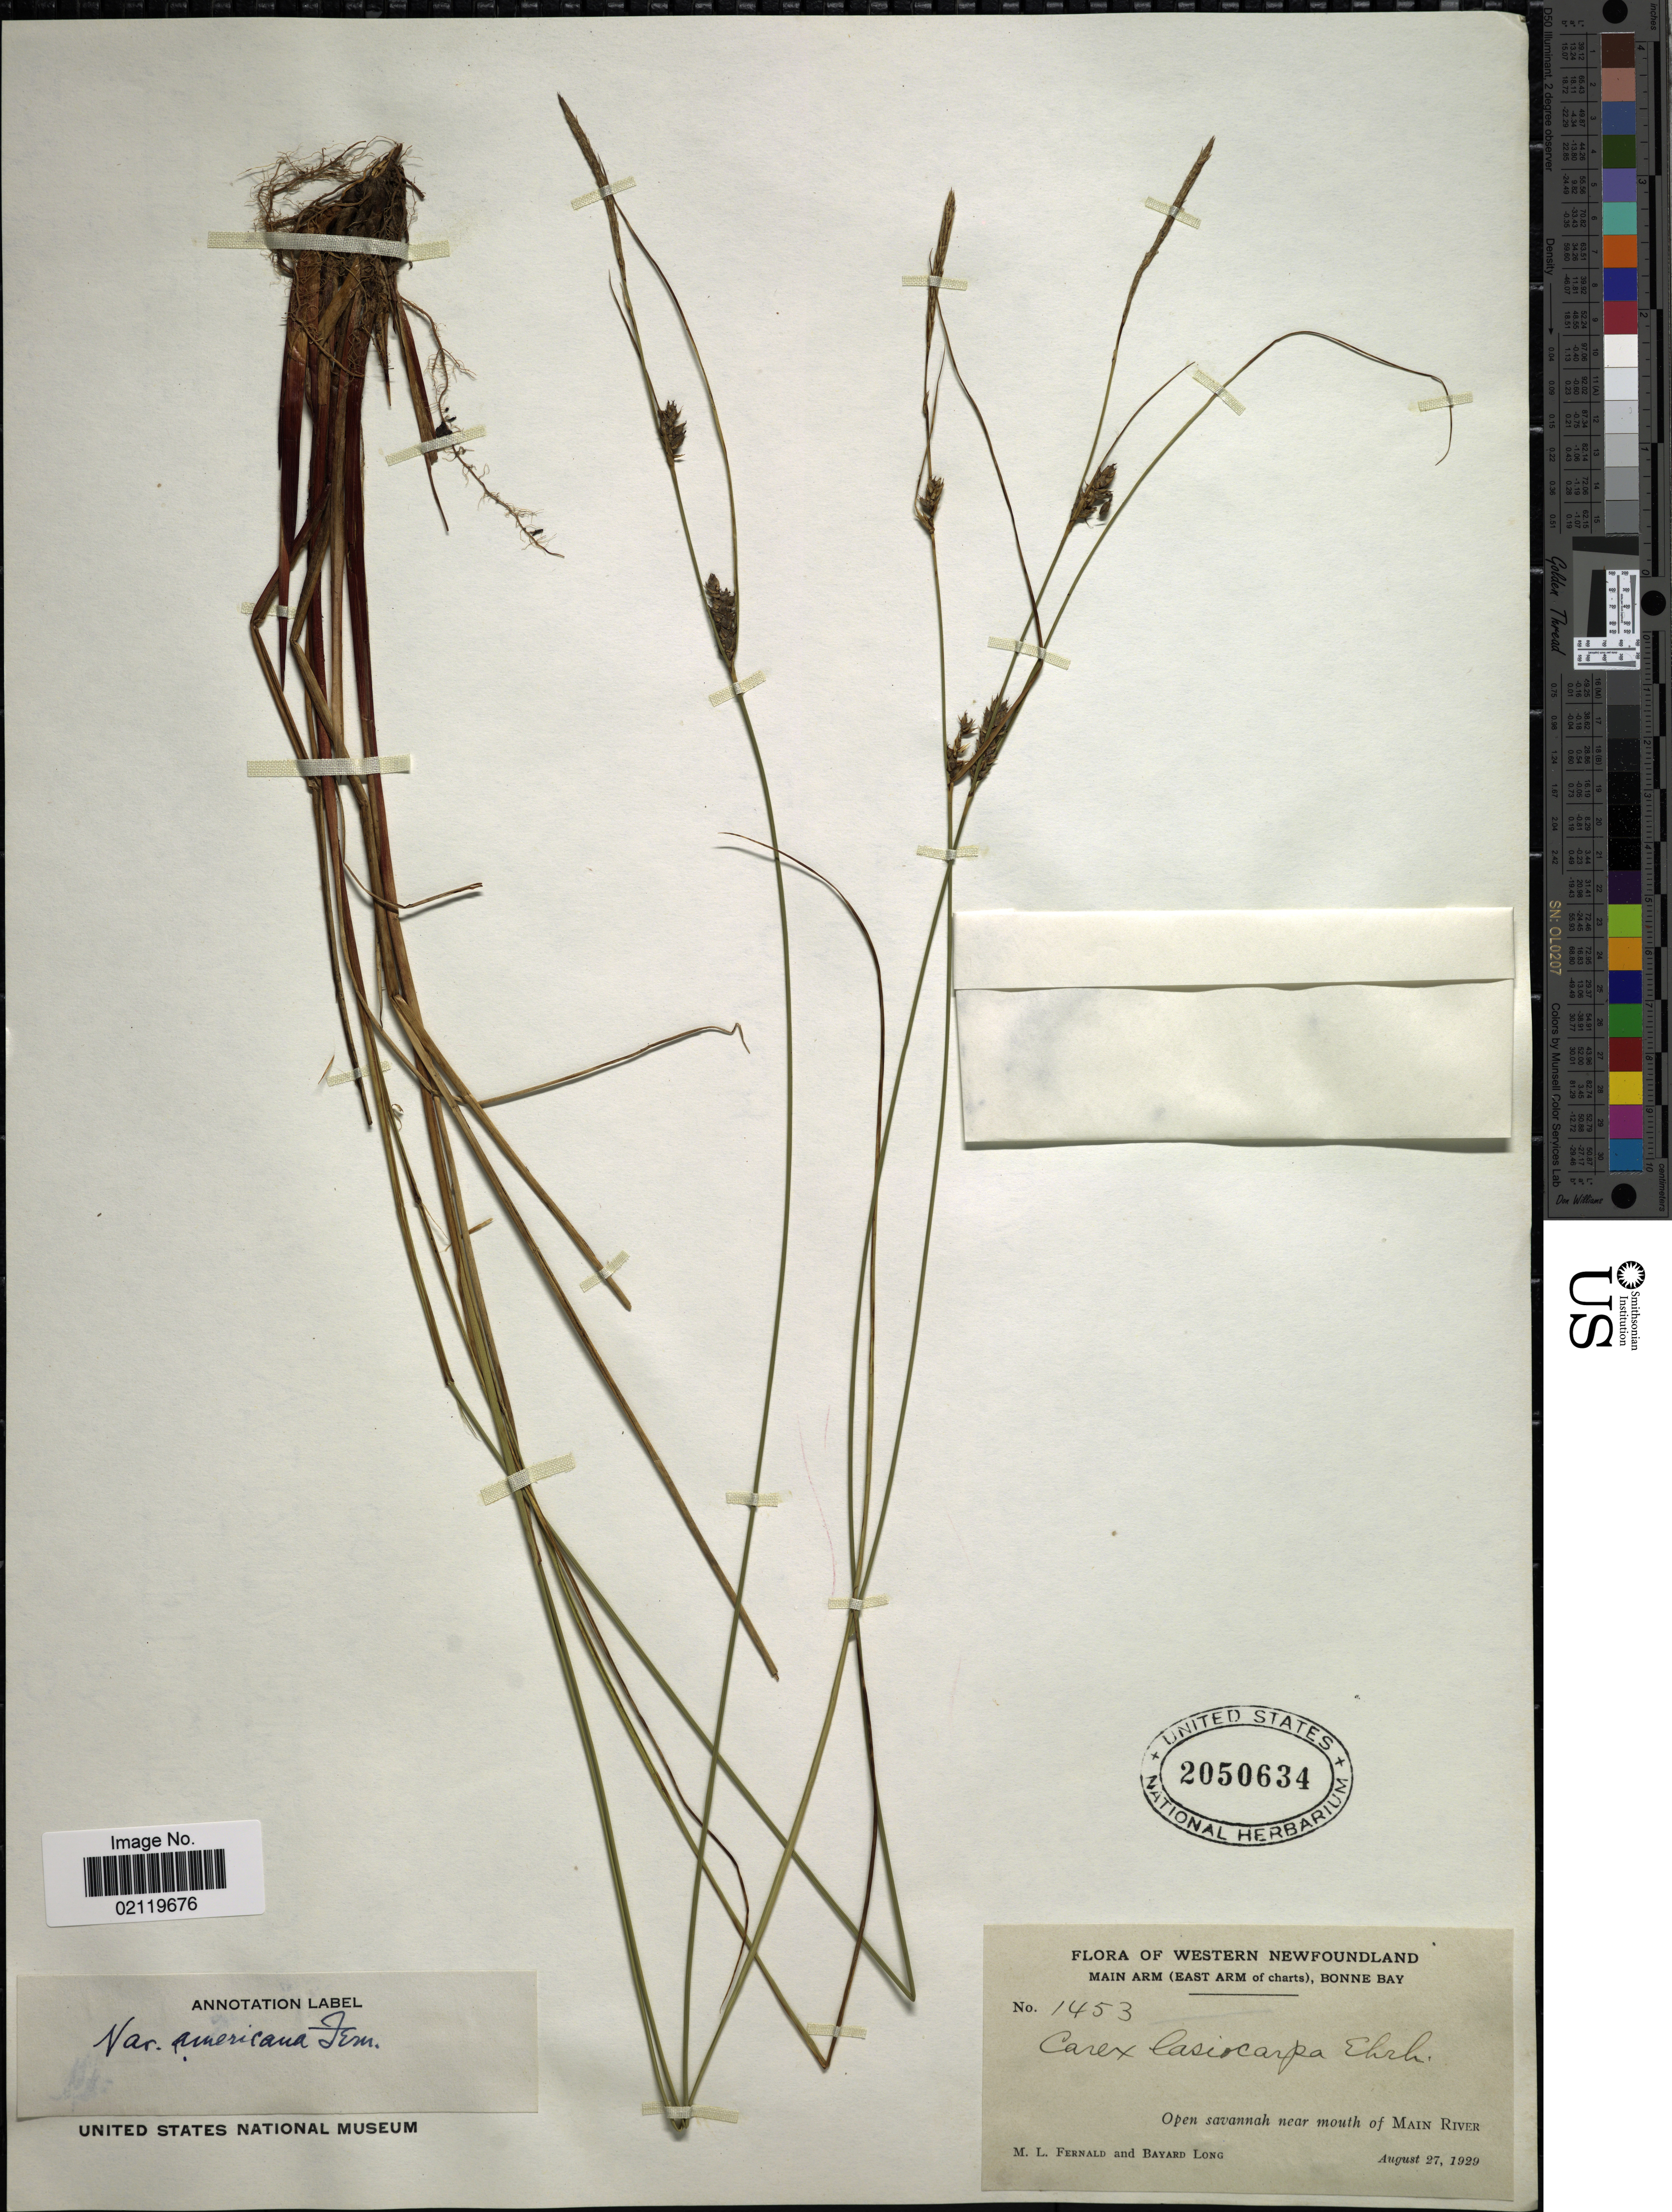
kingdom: Plantae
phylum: Tracheophyta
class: Liliopsida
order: Poales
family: Cyperaceae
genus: Carex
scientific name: Carex lasiocarpa var. americana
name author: Fernald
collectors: M. L. Fernald & B. Long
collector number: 1453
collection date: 1929-08-27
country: Canada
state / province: Newfoundland and Labrador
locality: Western Newfoundland. Main Arm (East Arm of charts), Bonne Bay. Open savannah near mouth of Main River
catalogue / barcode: US 2050634